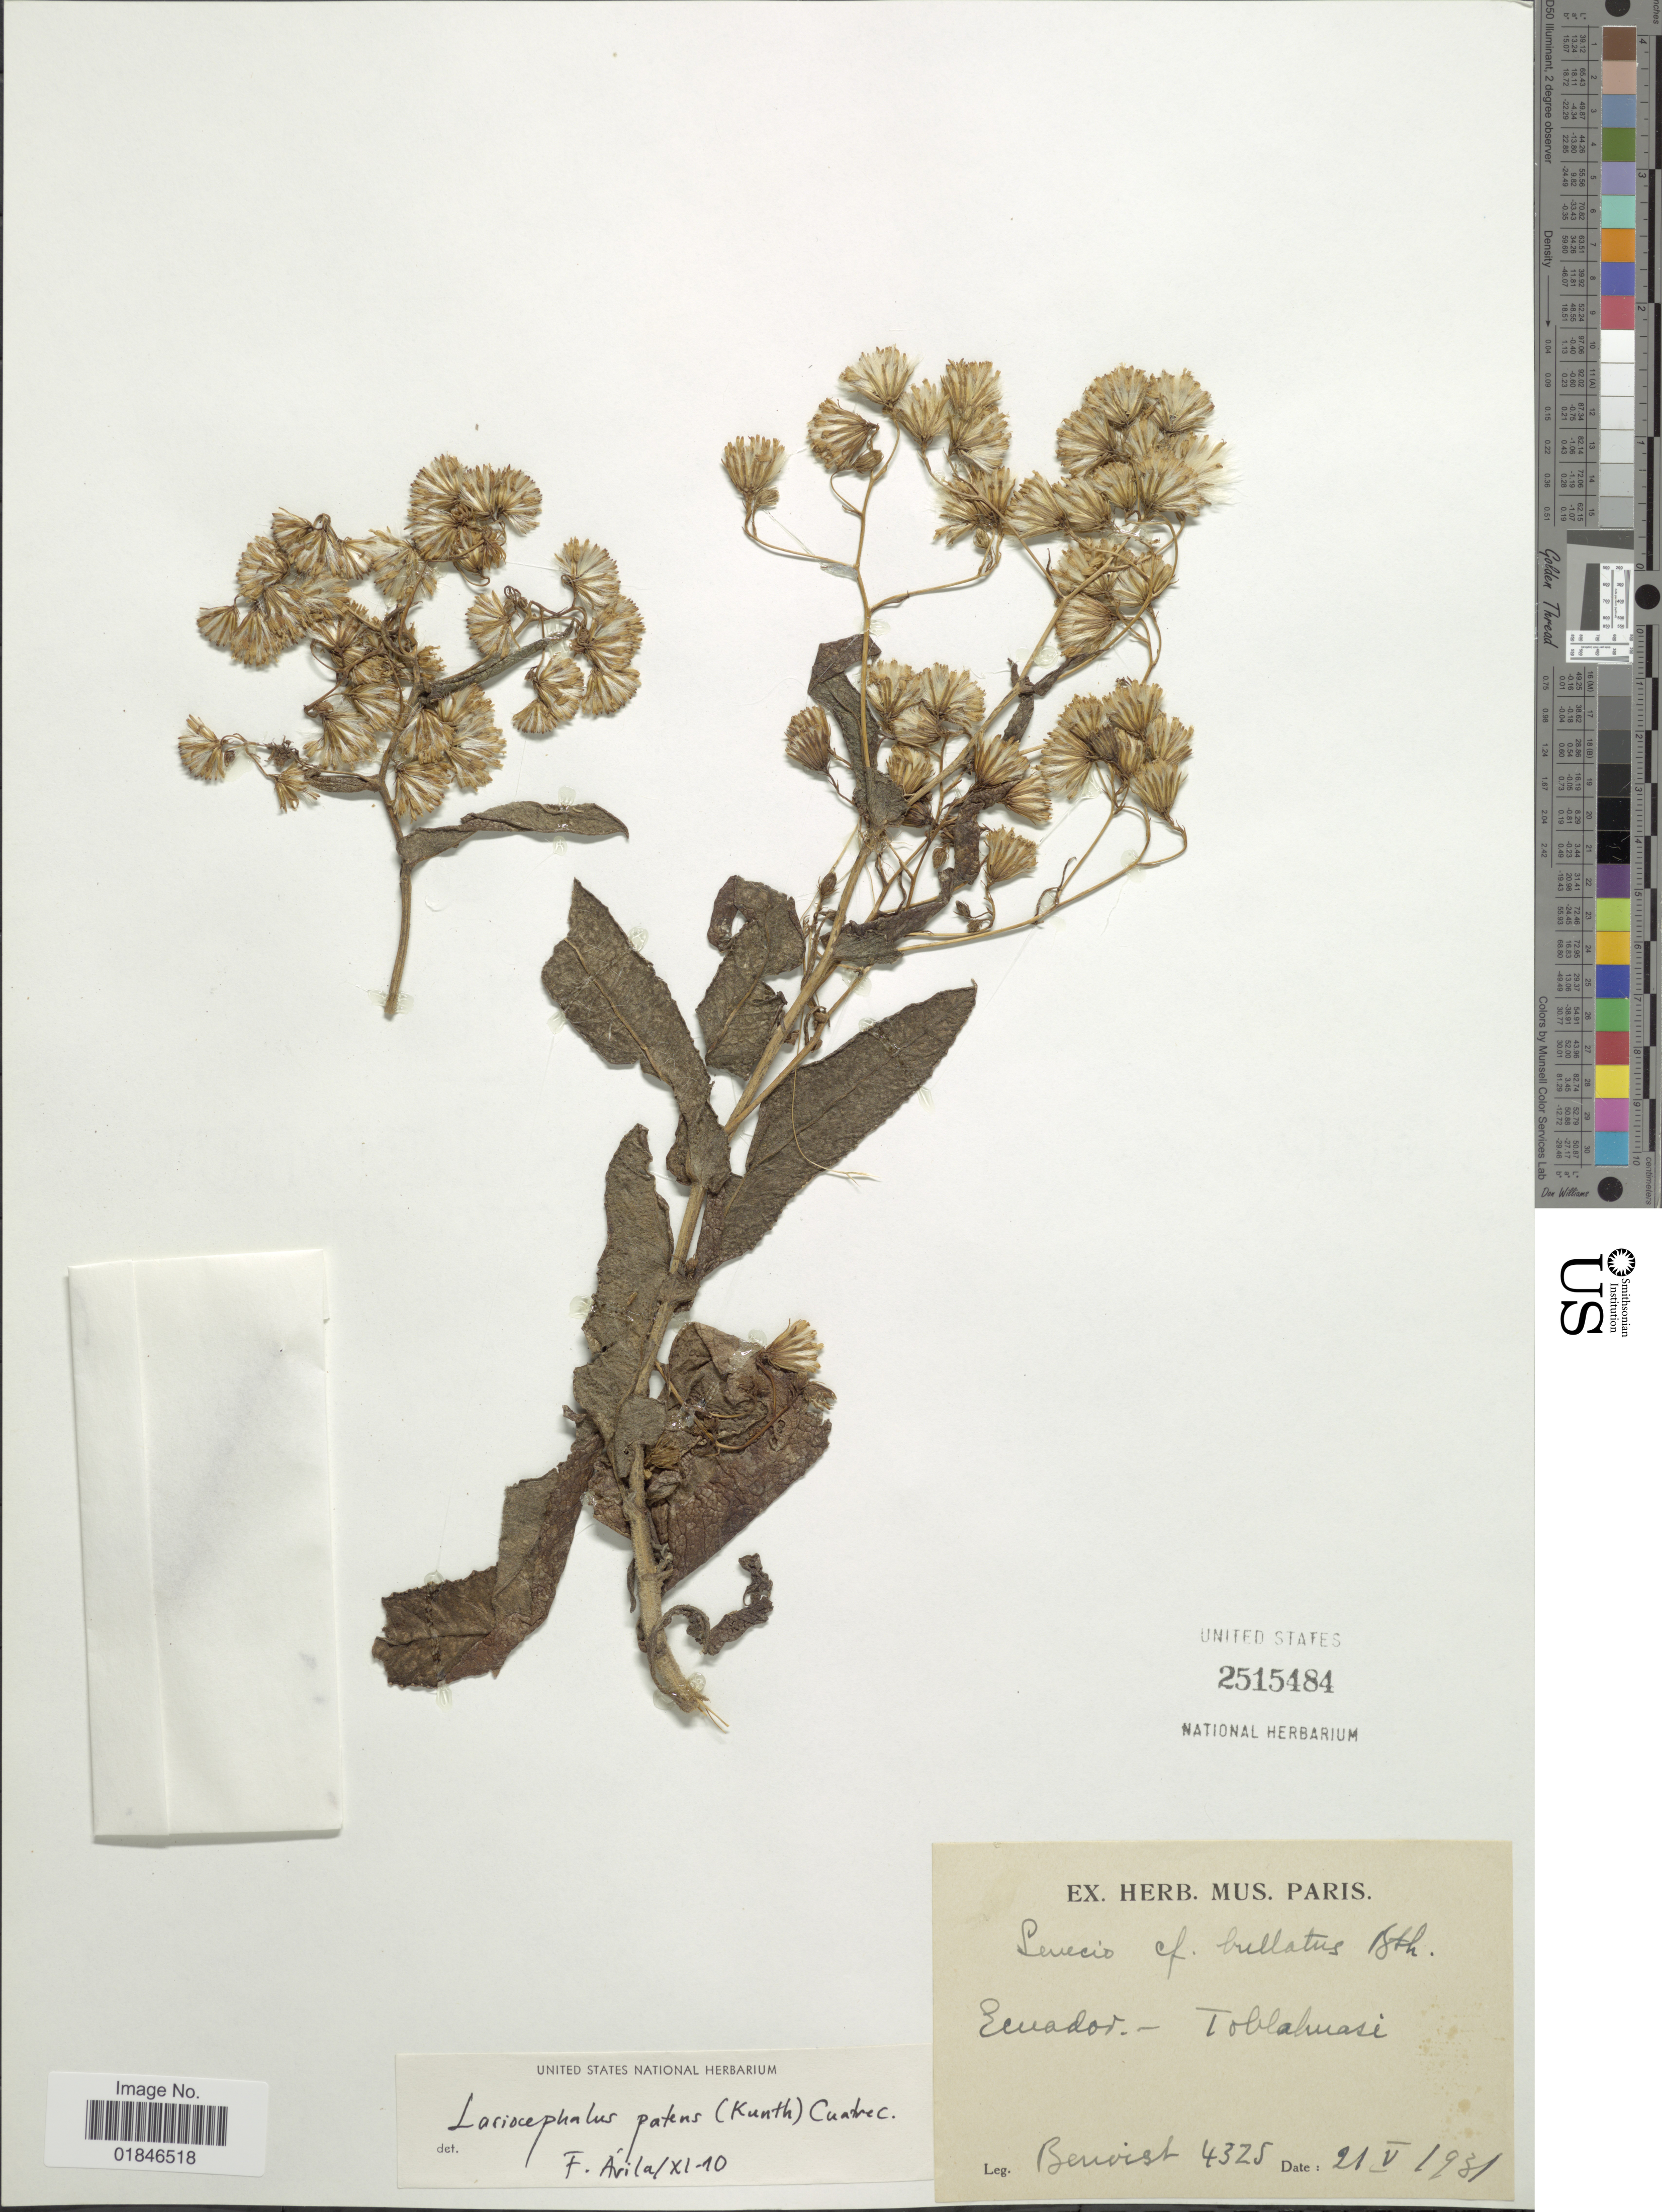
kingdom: Plantae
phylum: Tracheophyta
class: Magnoliopsida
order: Asterales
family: Asteraceae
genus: Senecio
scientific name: Senecio patens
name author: (Kunth) DC.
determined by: Salomon, Luciana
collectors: R. Benoist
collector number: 4325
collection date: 1931-05-21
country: Ecuador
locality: Ecuador, Toblahuasi [interpreted].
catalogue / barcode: US 2515484